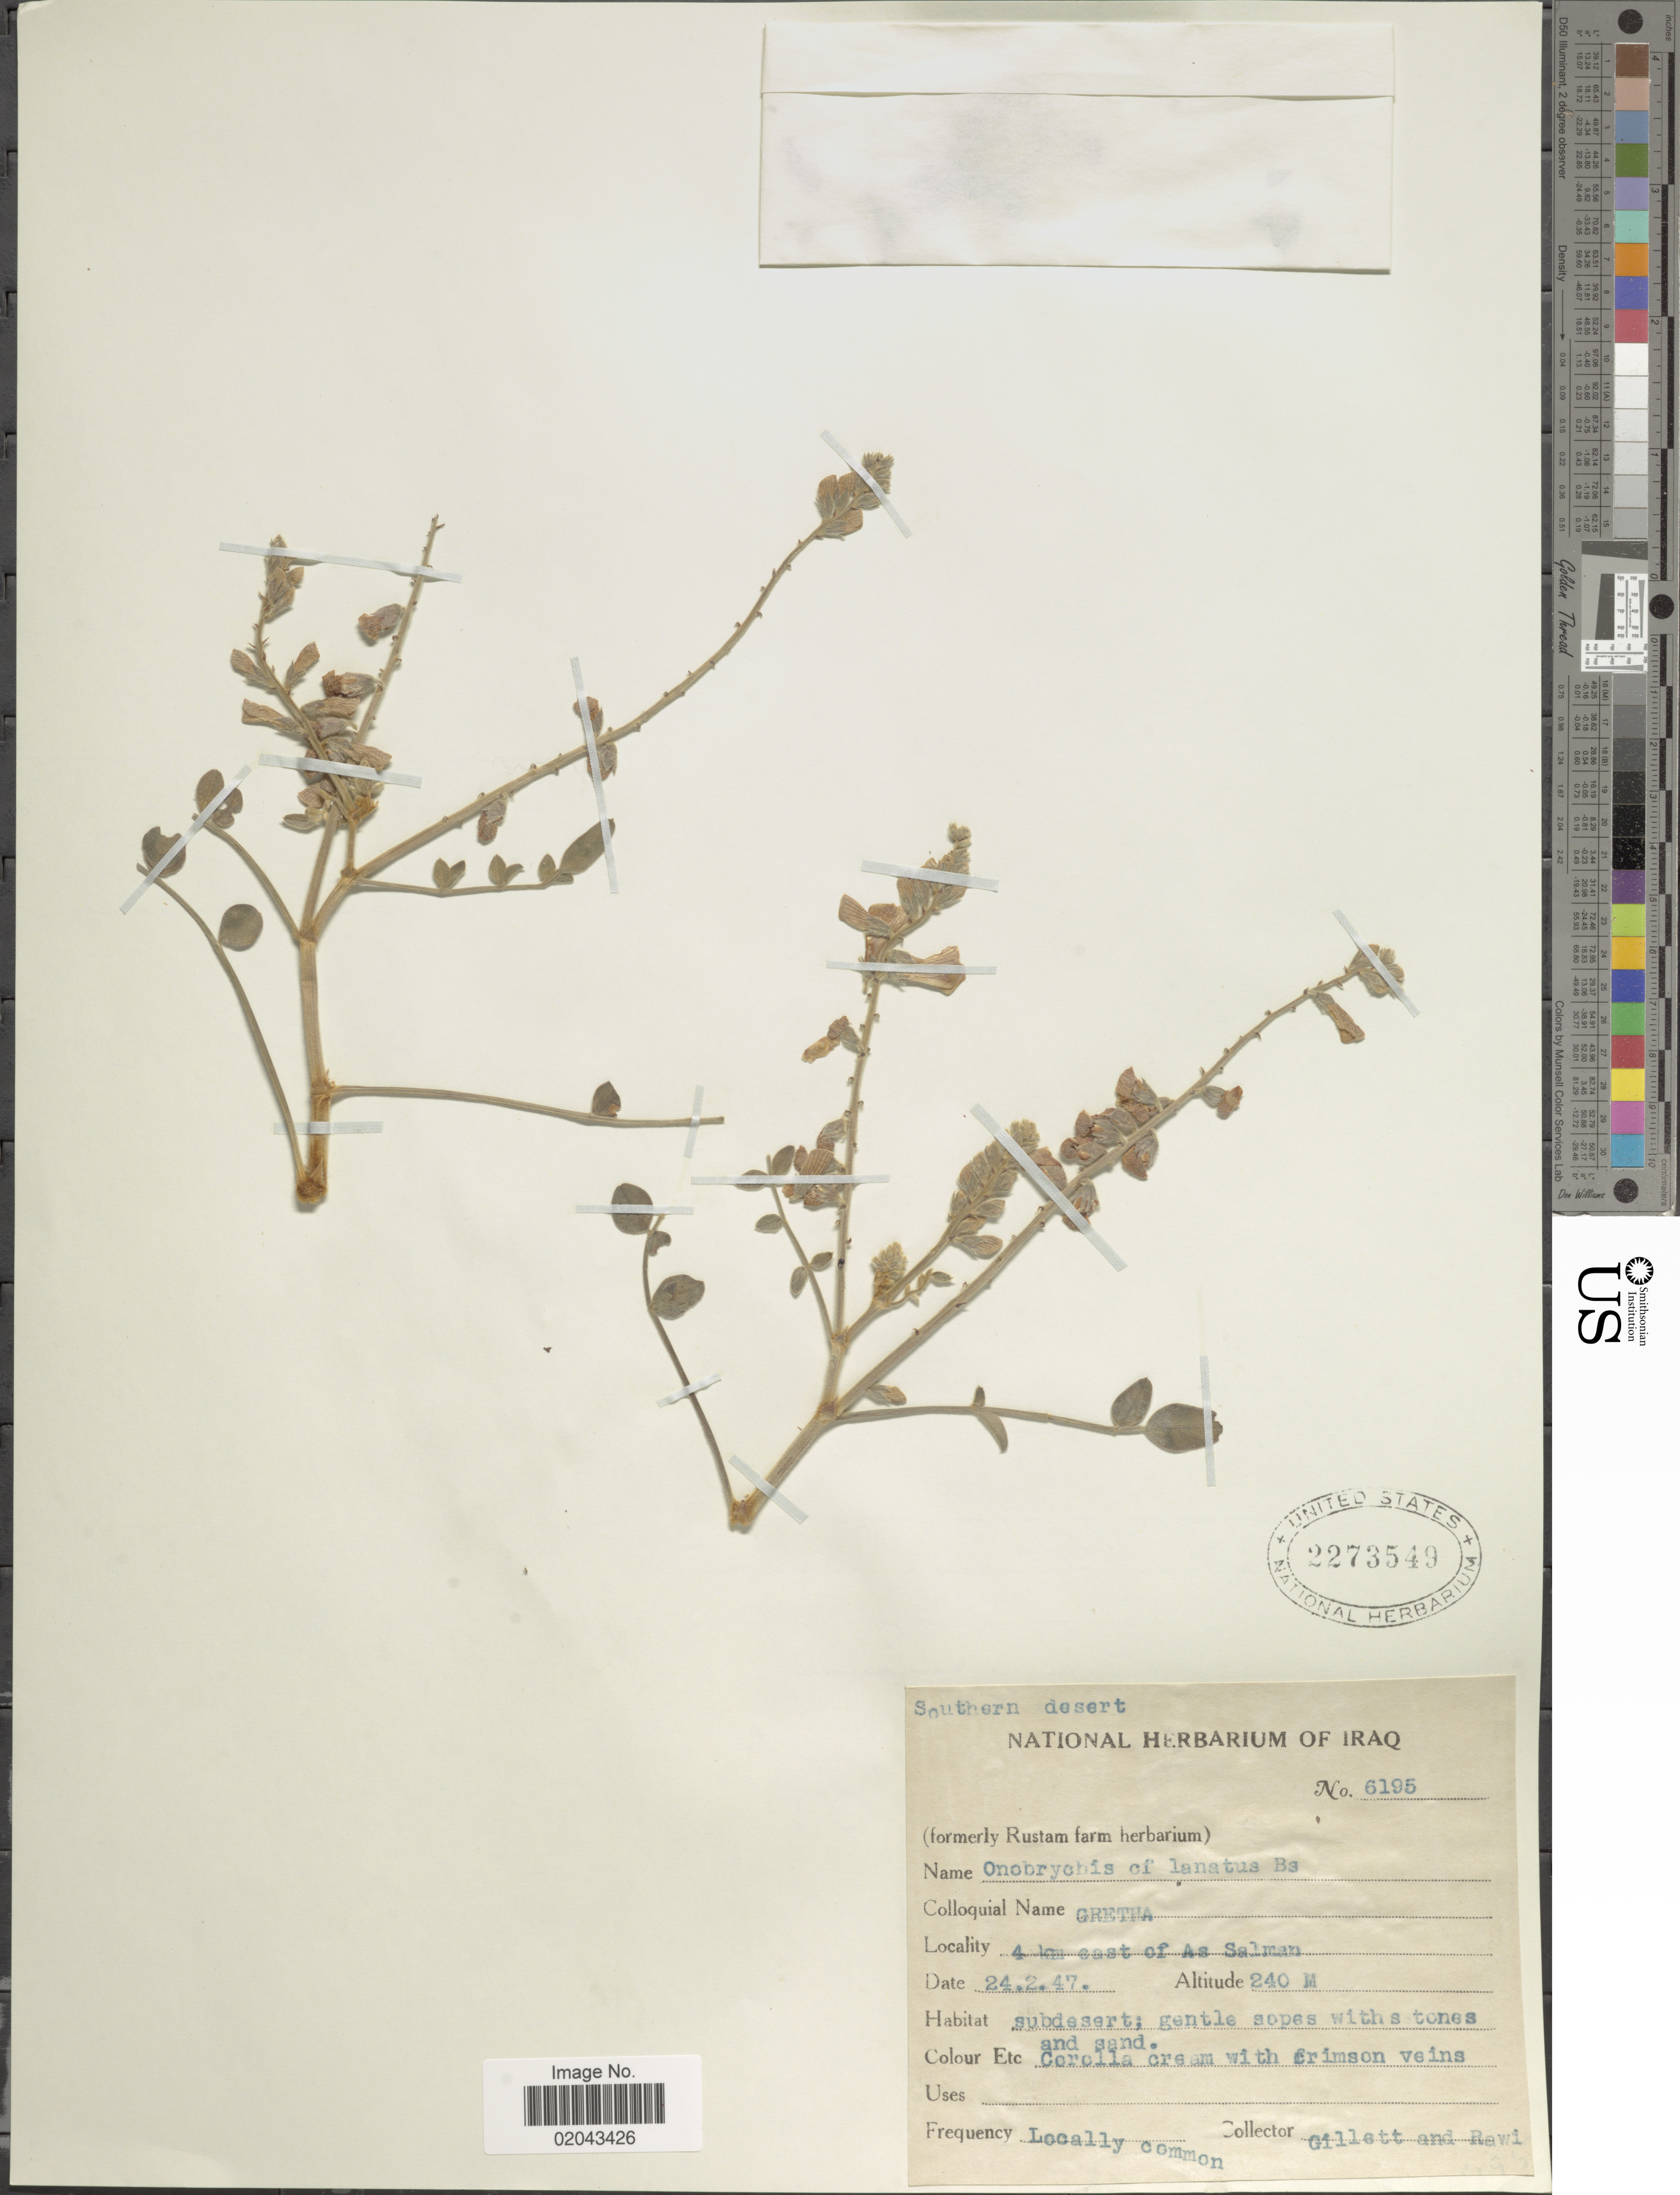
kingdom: Plantae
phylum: Tracheophyta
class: Magnoliopsida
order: Fabales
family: Fabaceae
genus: Onobrychis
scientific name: Onobrychis lanata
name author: Boiss.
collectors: Gillett, -- & -. Rawi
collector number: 6195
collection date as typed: Transcribed d/m/y: 24/2/47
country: Iraq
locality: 4 km east of As Salman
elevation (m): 240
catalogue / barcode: US 2273549